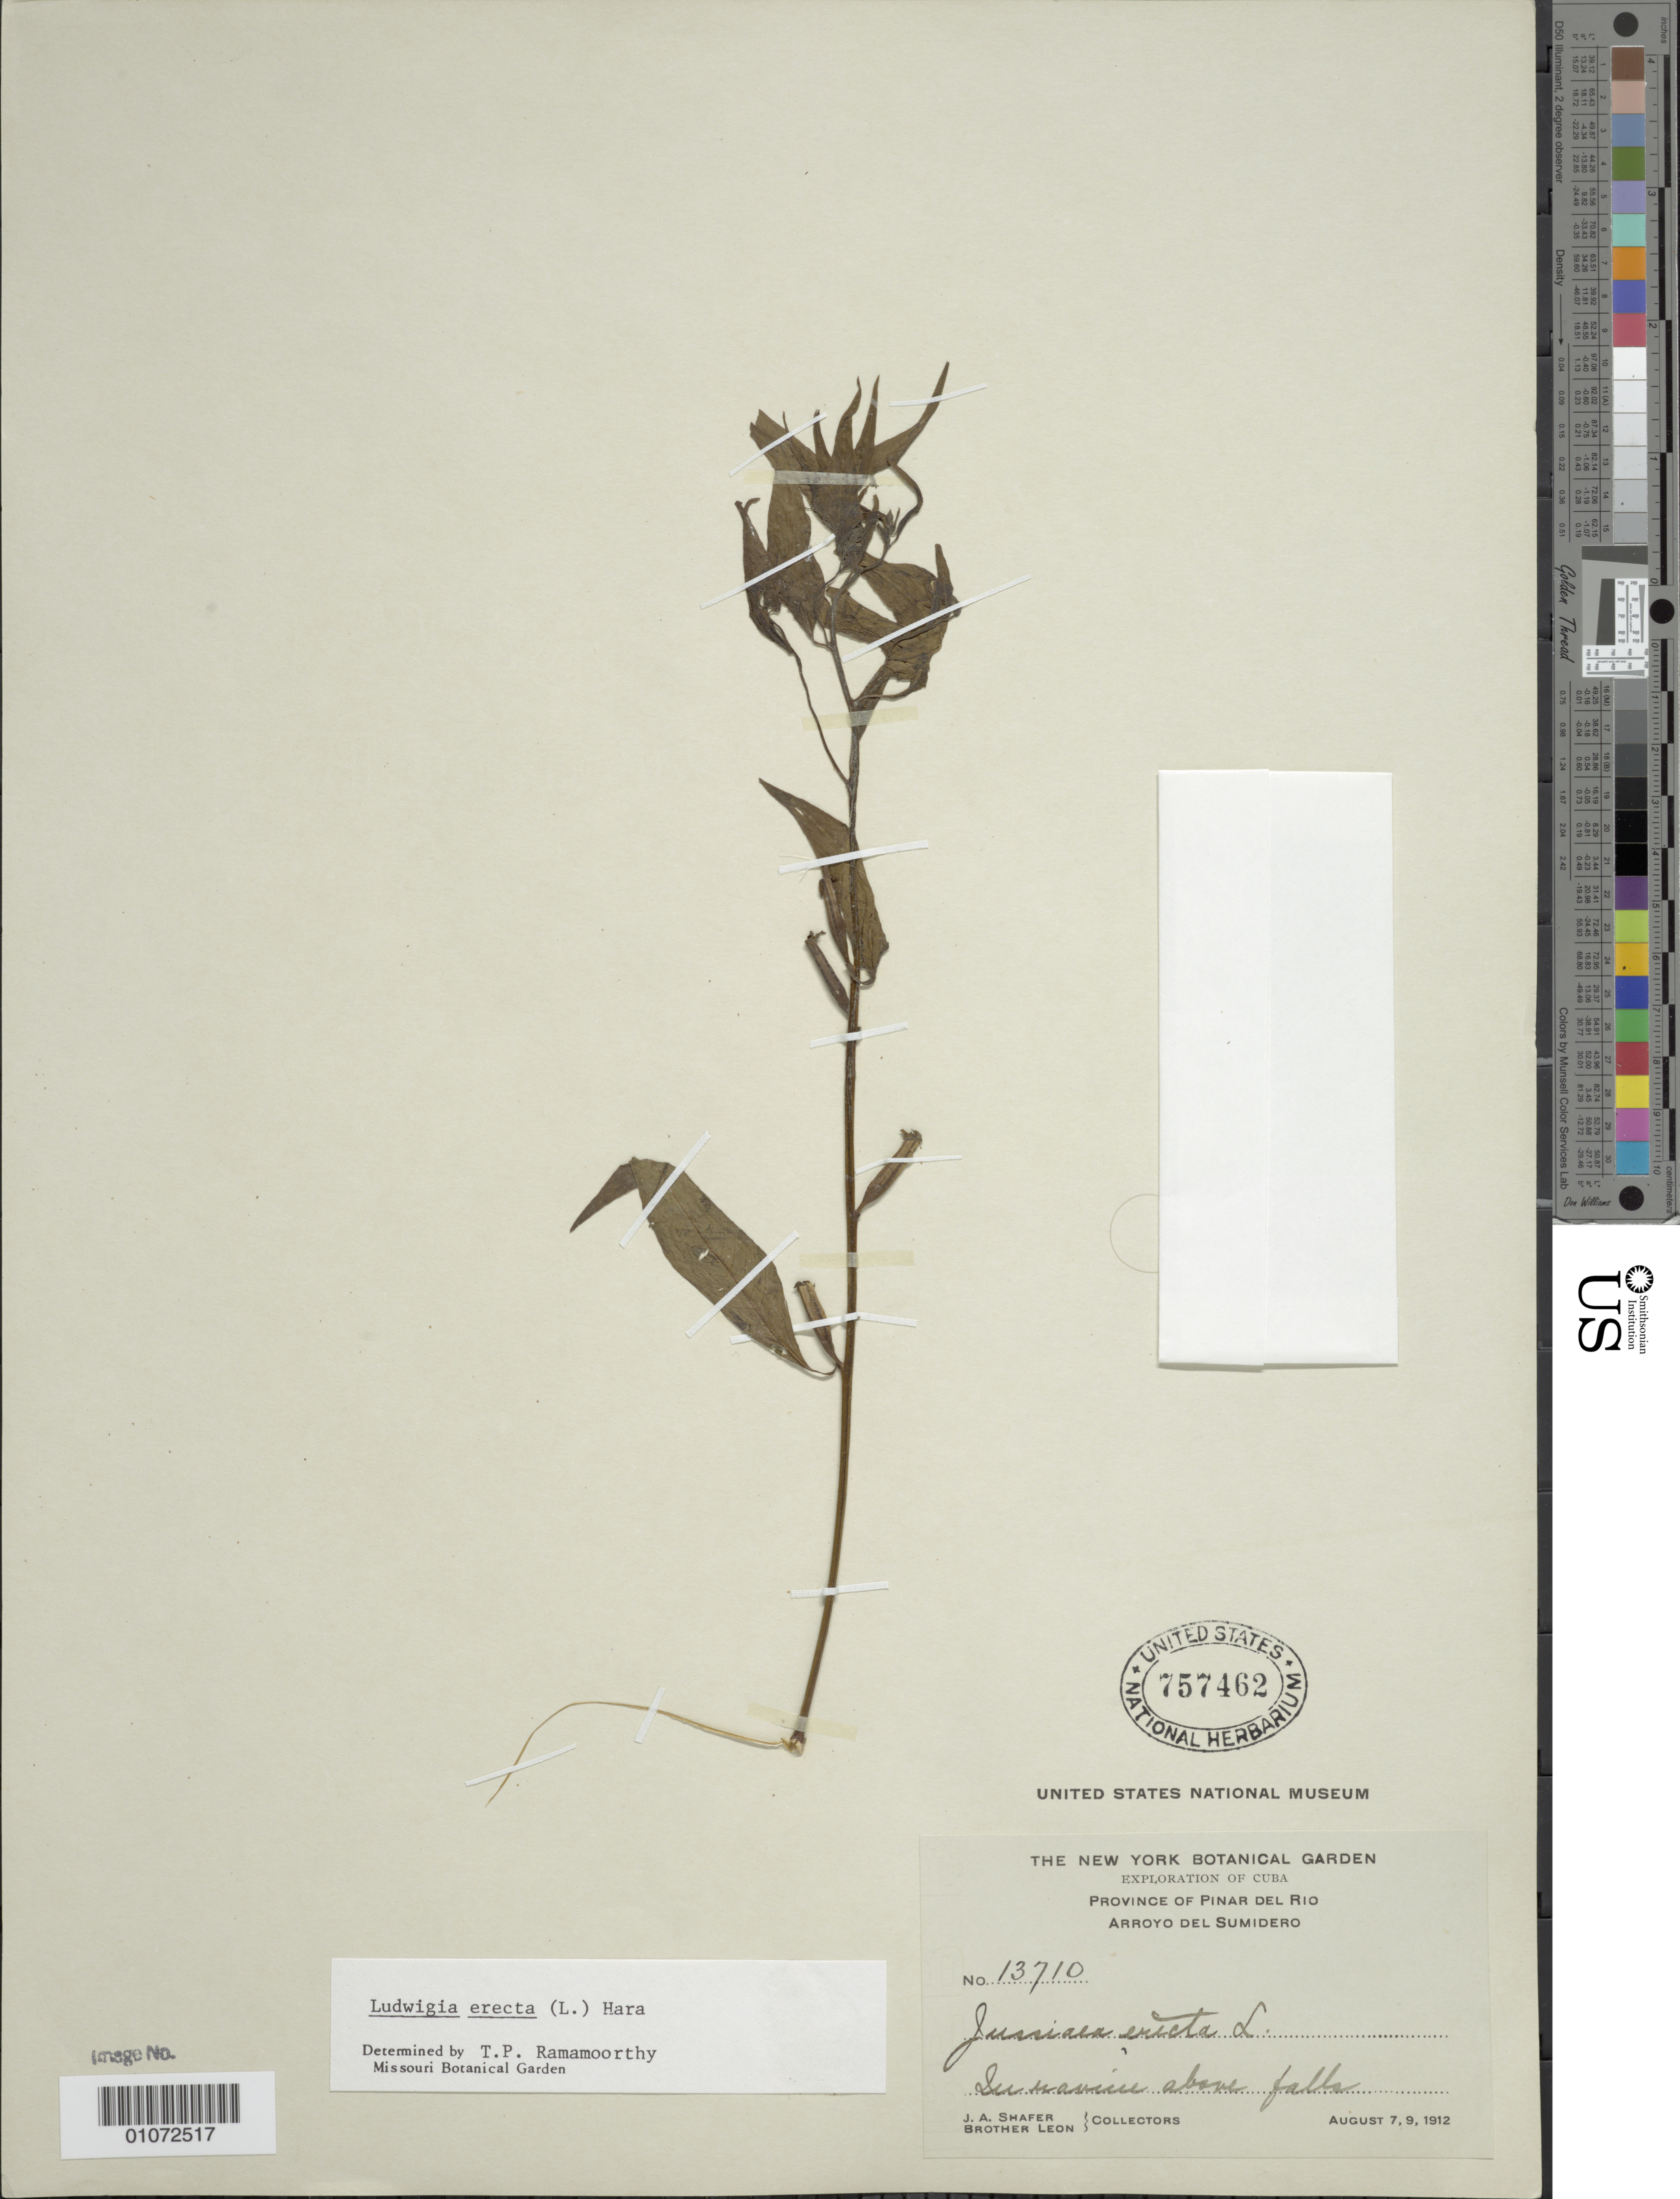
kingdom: Plantae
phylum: Tracheophyta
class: Magnoliopsida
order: Myrtales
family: Onagraceae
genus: Ludwigia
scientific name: Ludwigia erecta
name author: (L.) H. Hara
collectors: J. A. Shafer & Bro. León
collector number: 13710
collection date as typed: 07 Aug 1912 and 09 Aug 1912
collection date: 1912-08-07,1912-08-09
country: Cuba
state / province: Pinar del Rio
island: Cuba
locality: In ravine above falls Arroyo del Sumidero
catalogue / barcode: US 757462